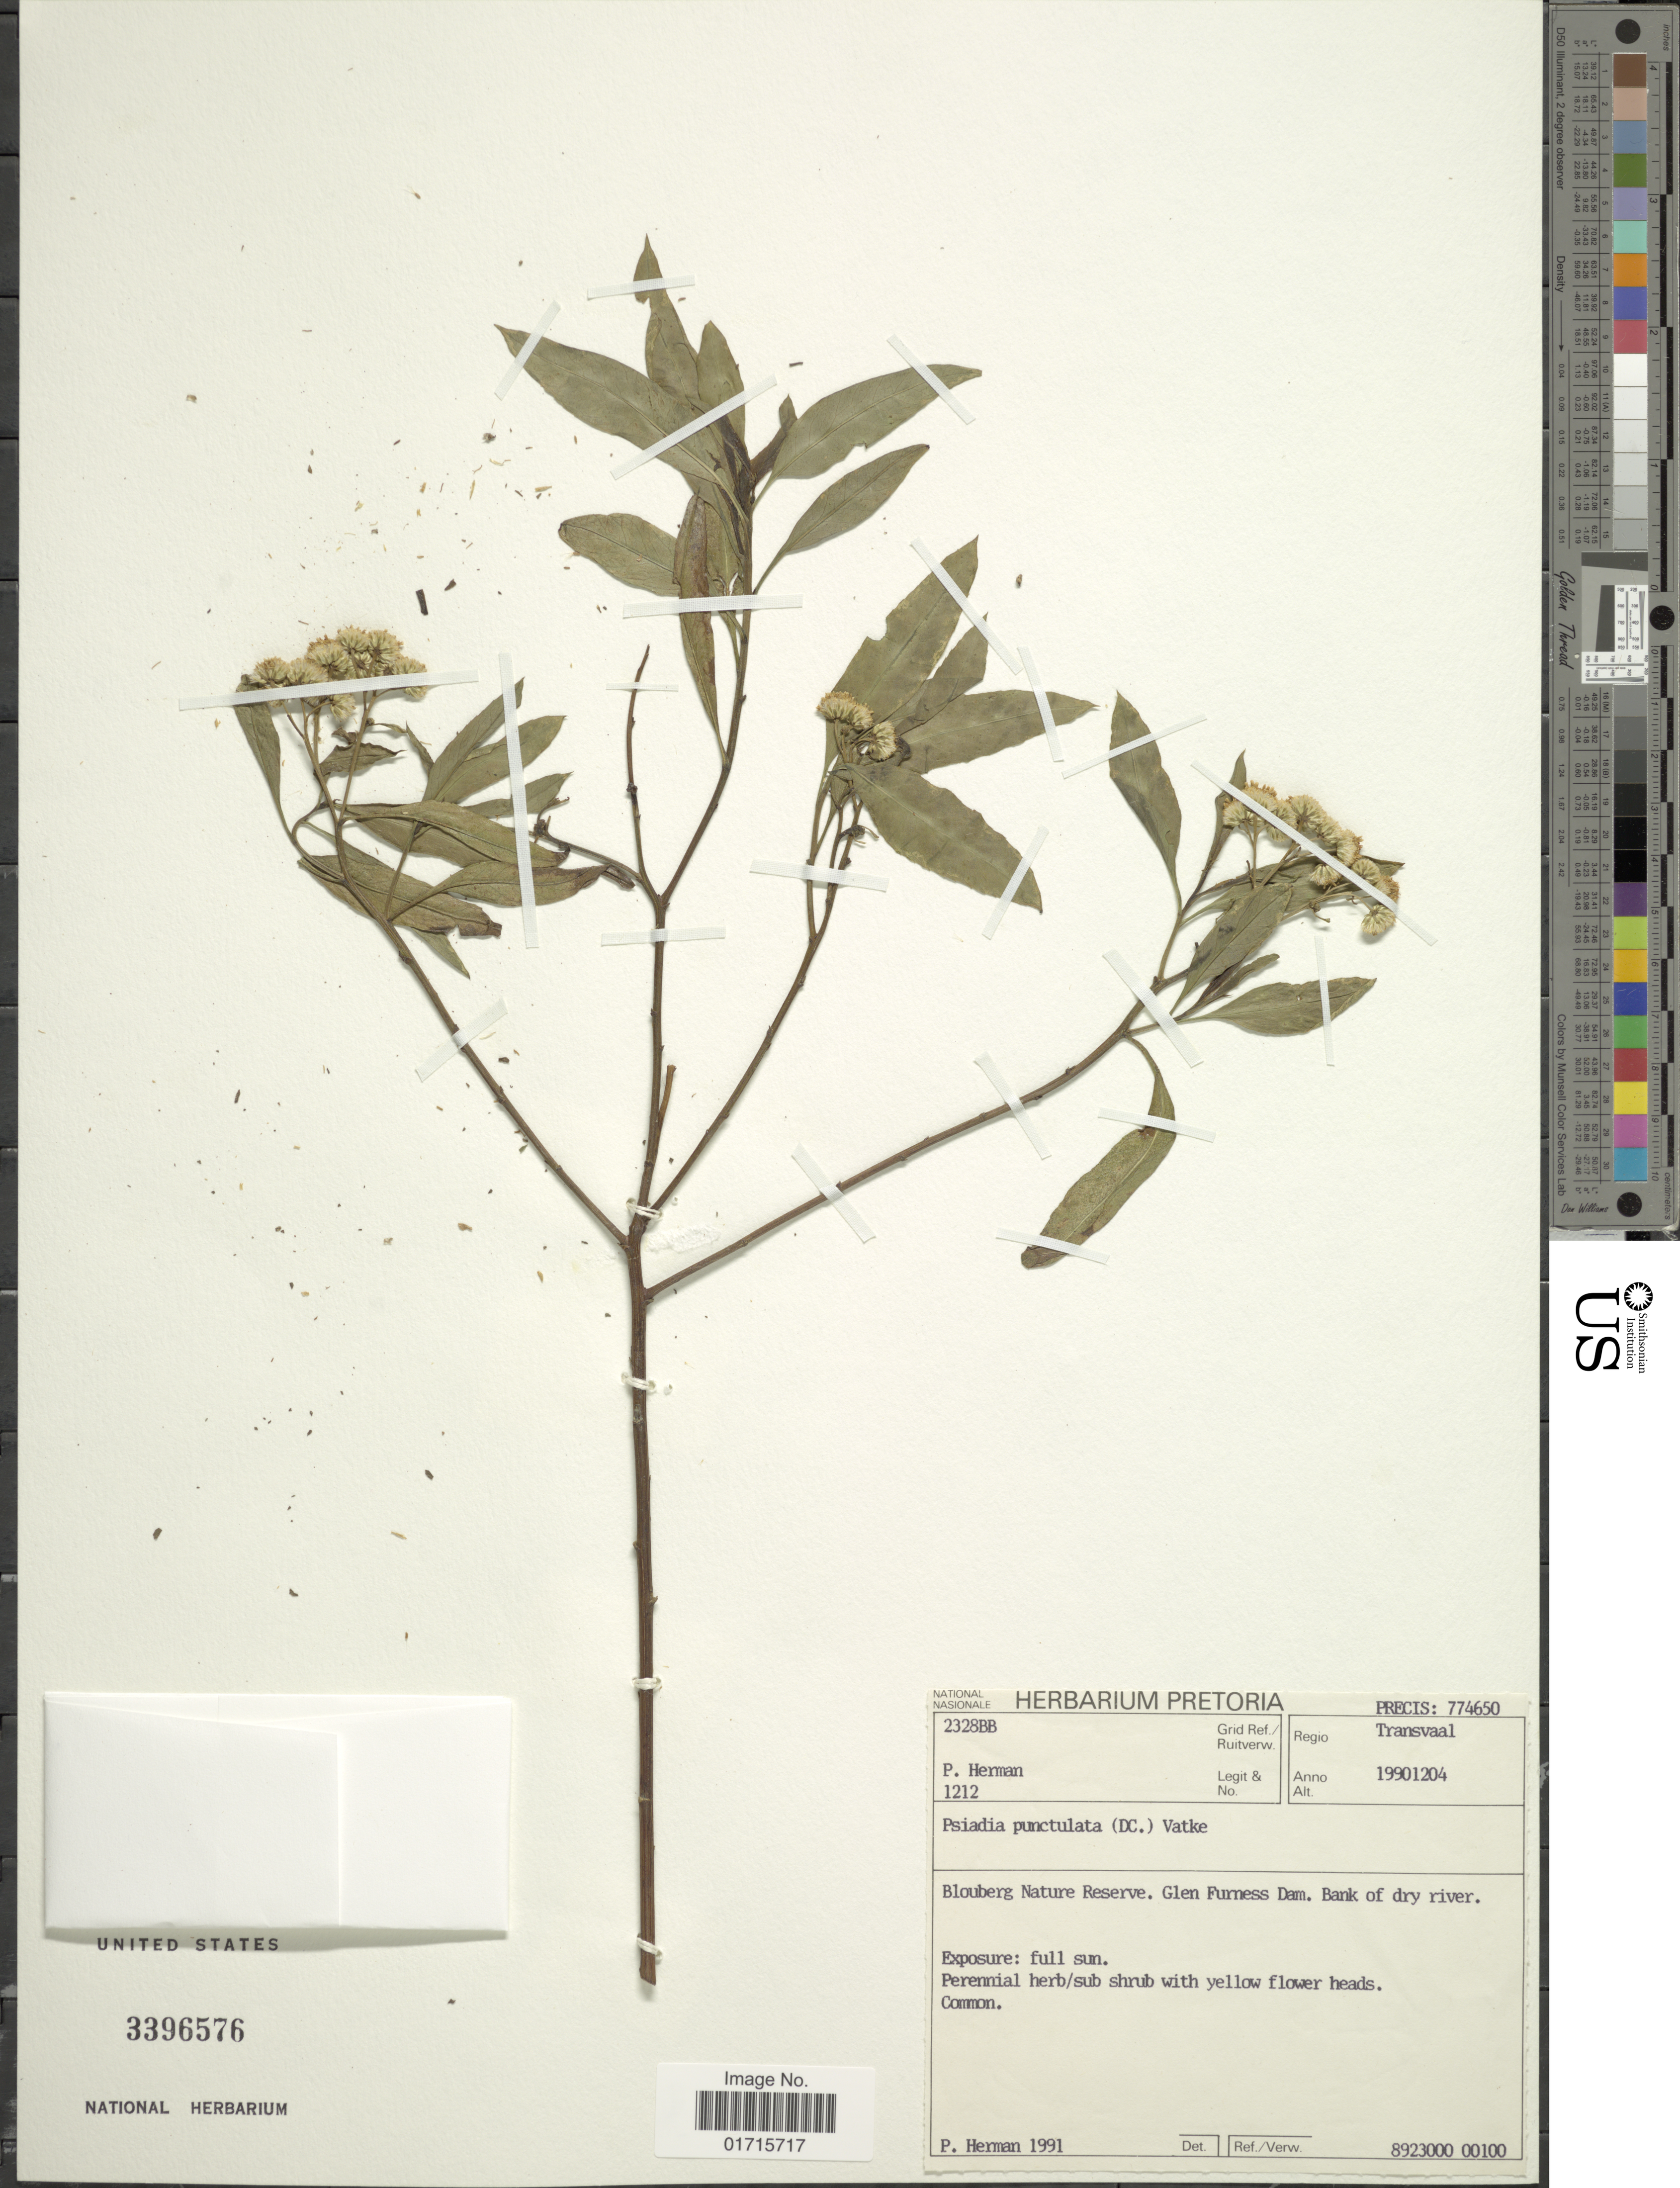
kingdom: Plantae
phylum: Tracheophyta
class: Magnoliopsida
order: Asterales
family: Asteraceae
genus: Psiadia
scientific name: Psiadia punctulata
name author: (DC.) Vatke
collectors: P. Herman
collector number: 1212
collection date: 1991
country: South Africa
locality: Regio Transvaal. Blouberg Nature Reserve. Glen Furness Dam.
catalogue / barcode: US 3396576